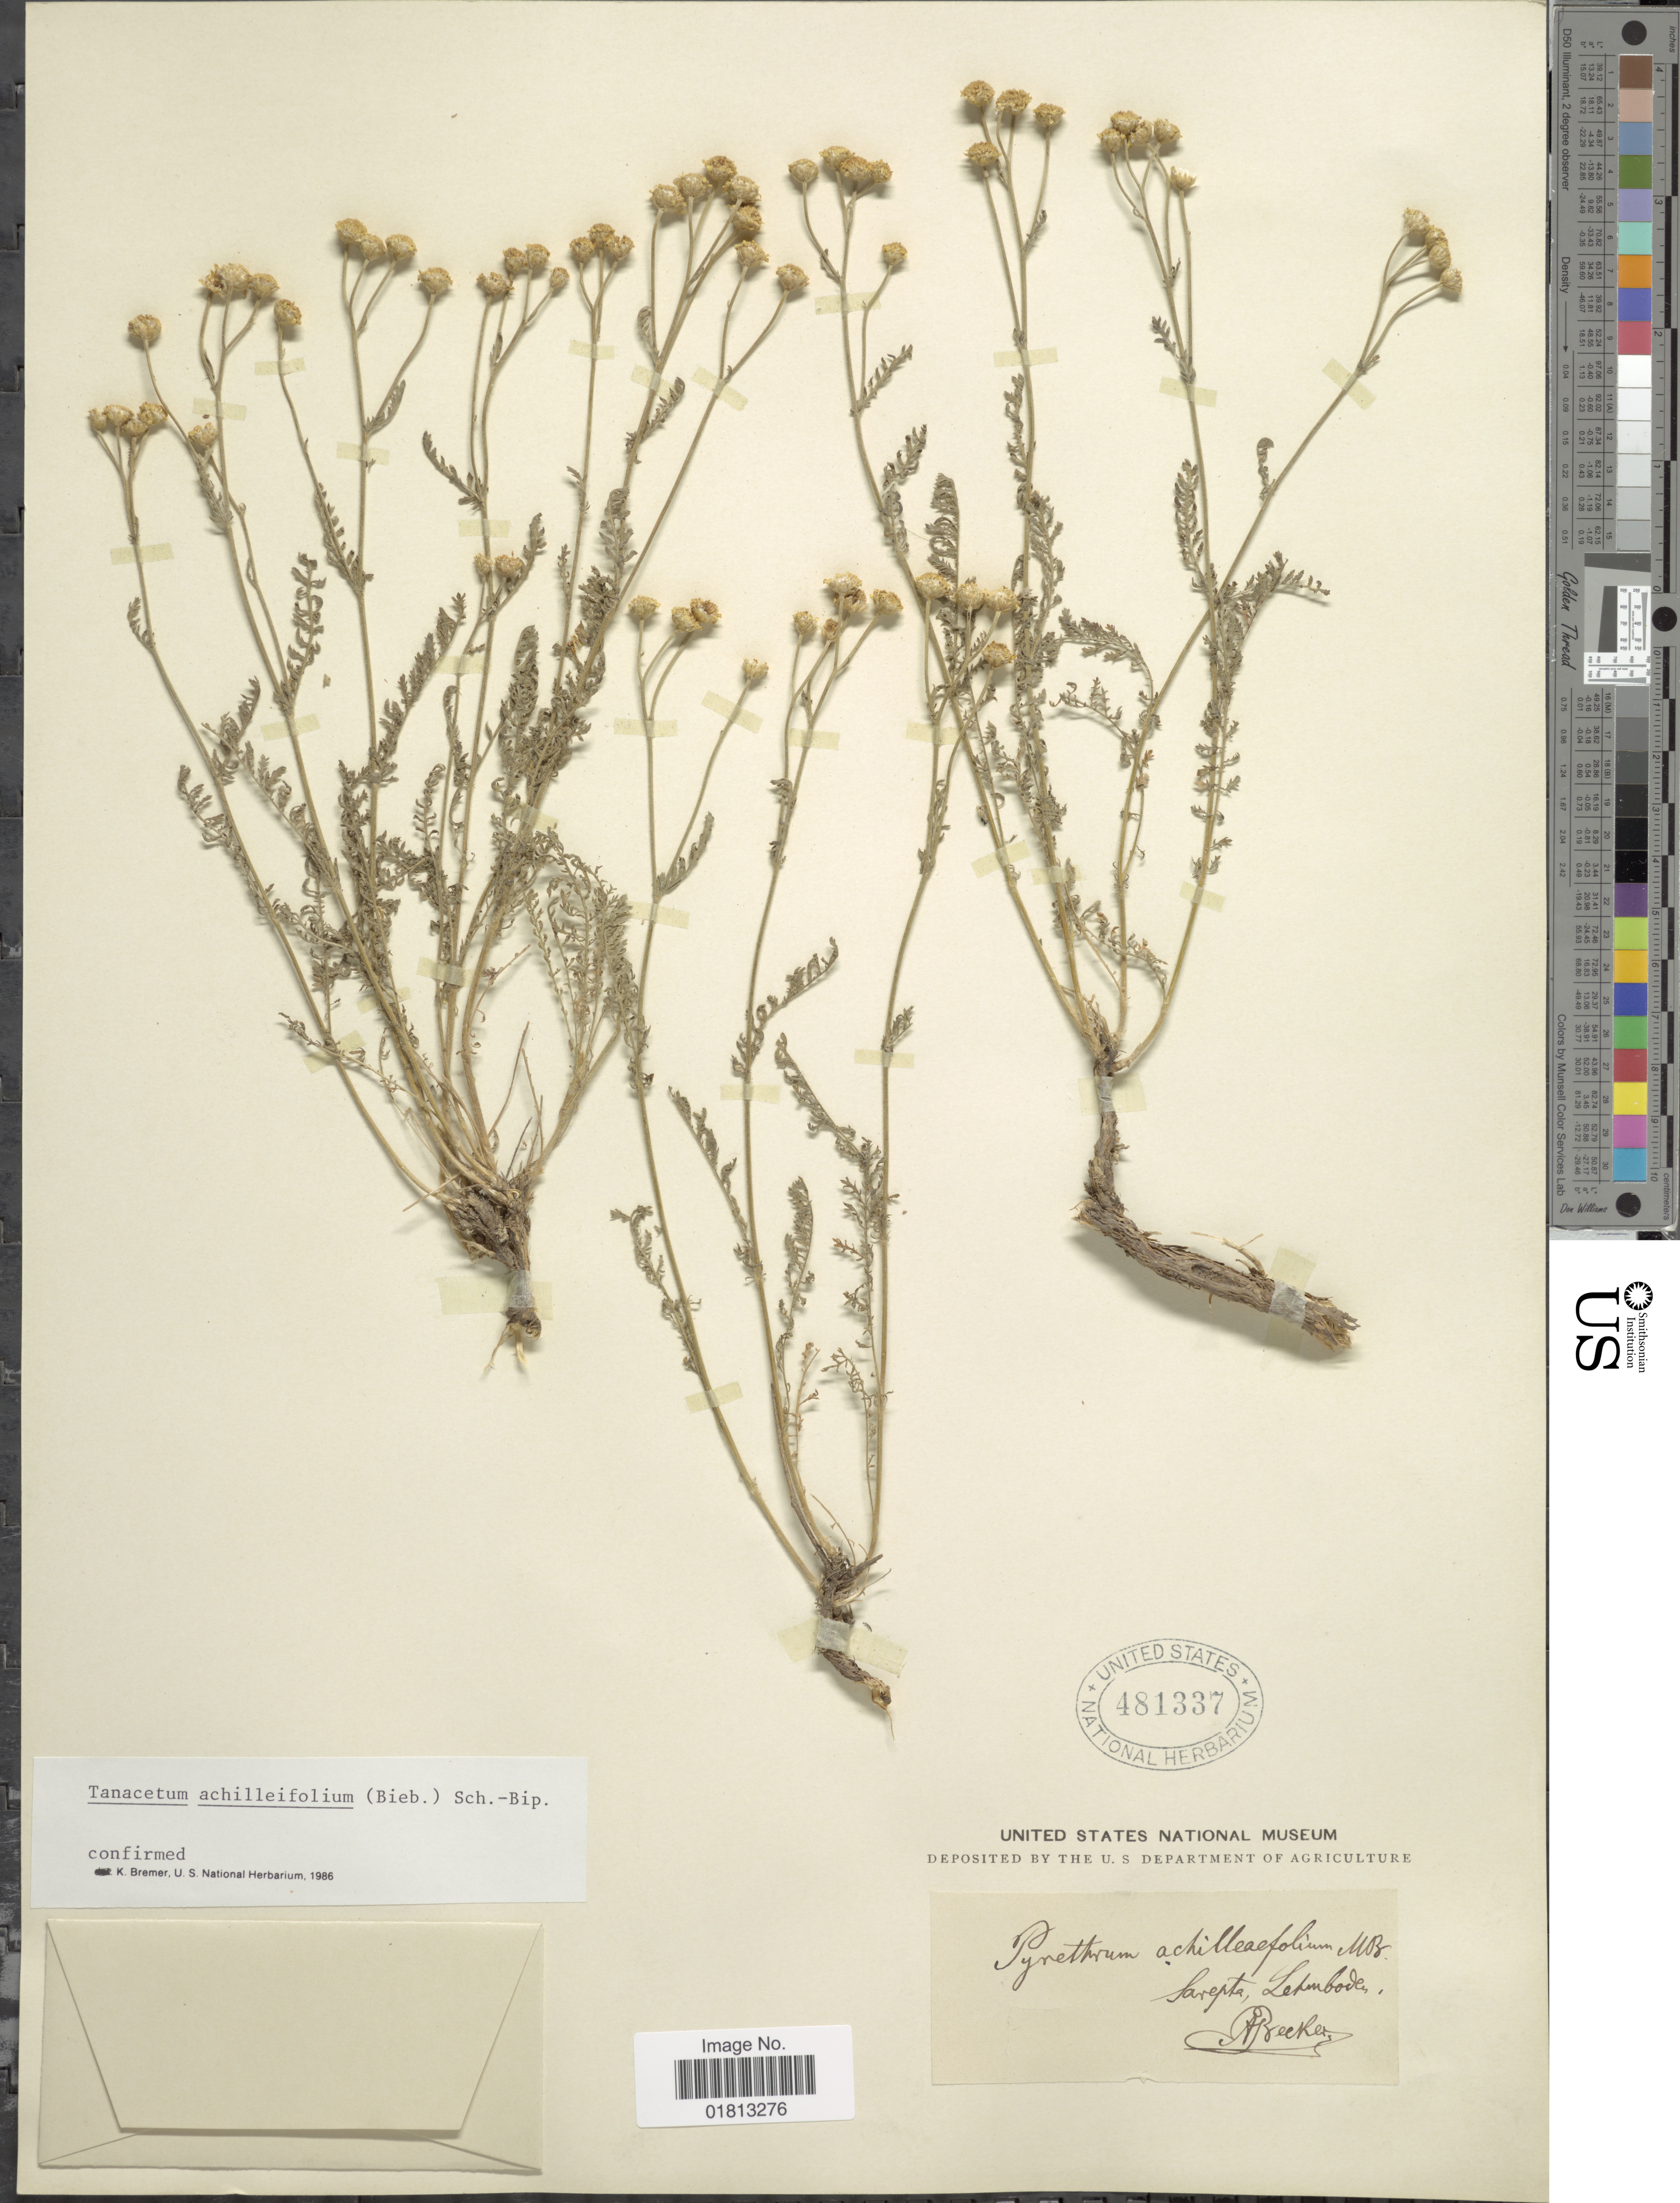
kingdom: Plantae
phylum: Tracheophyta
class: Magnoliopsida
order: Asterales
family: Asteraceae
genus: Tanacetum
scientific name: Tanacetum achilleifolium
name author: (M. Bieb.) Sch. Bip.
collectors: A. Becker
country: Russian Federation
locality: Sarepta, Lehmboden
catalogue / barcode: US 481337